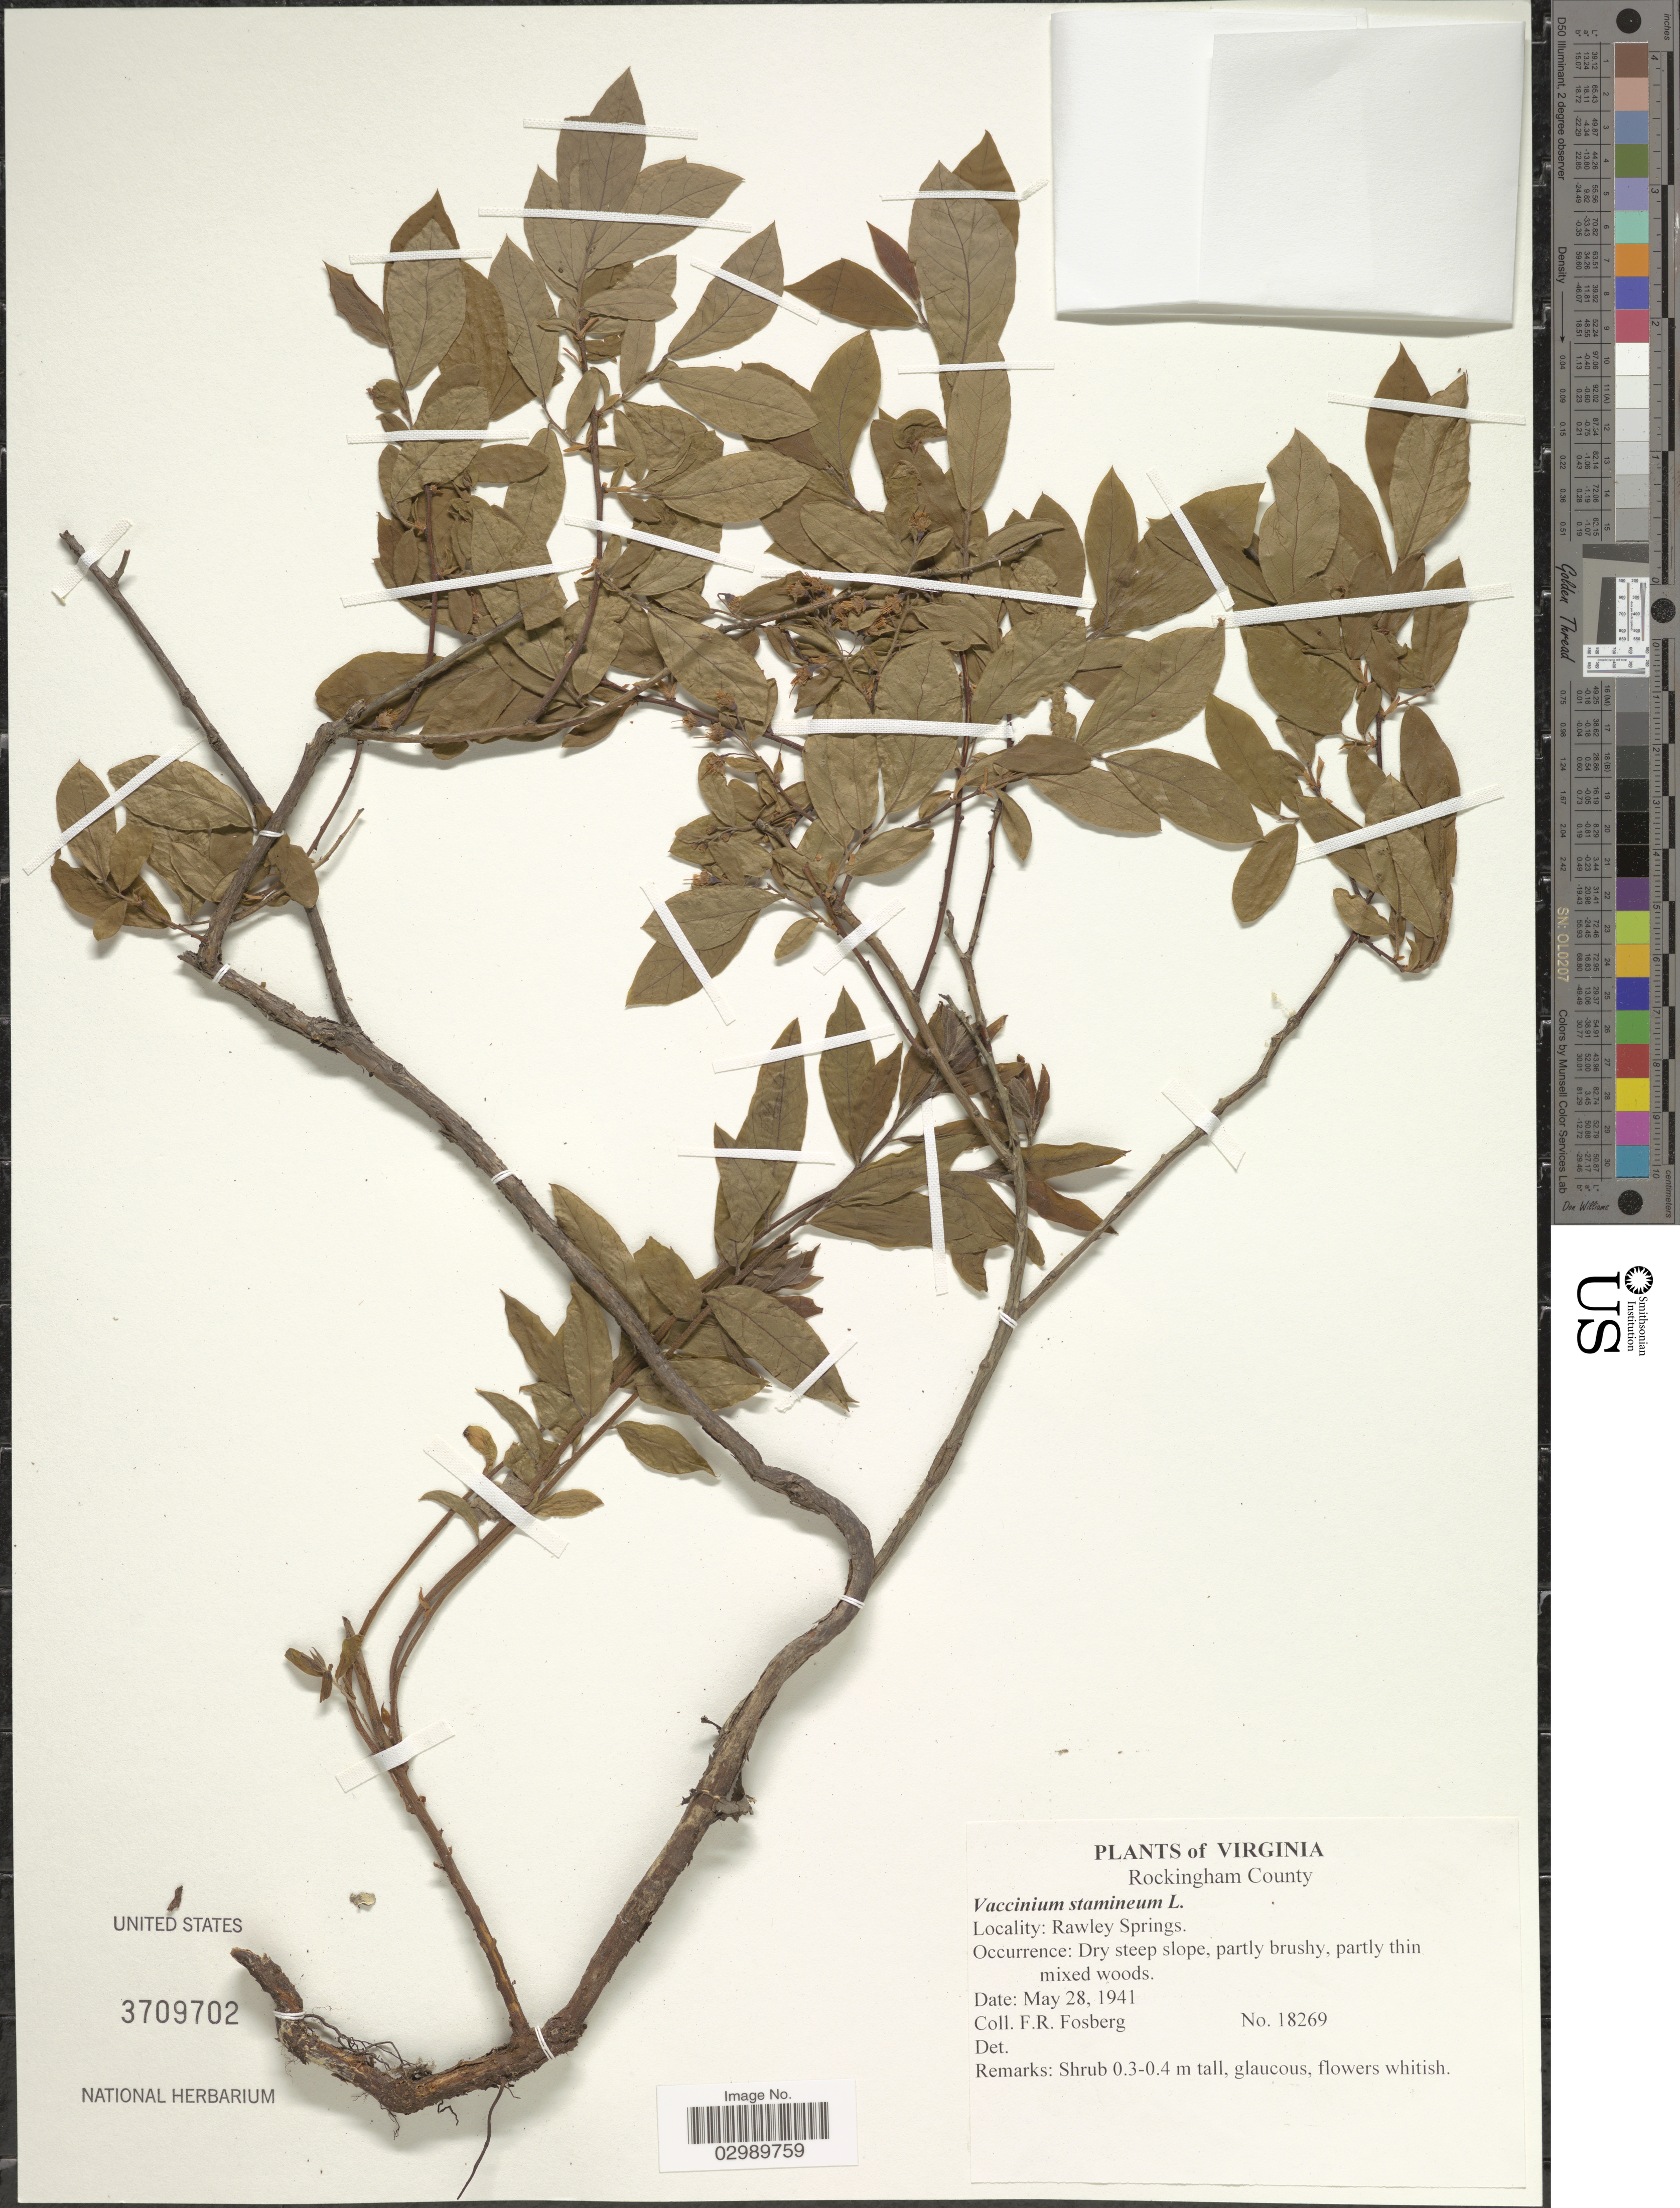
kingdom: Plantae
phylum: Tracheophyta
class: Magnoliopsida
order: Ericales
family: Ericaceae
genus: Vaccinium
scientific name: Vaccinium stamineum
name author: L.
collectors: F. R. Fosberg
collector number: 18269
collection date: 1941-05-28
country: United States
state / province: Virginia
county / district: Rockingham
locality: Rawley Springs.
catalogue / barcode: US 3709702